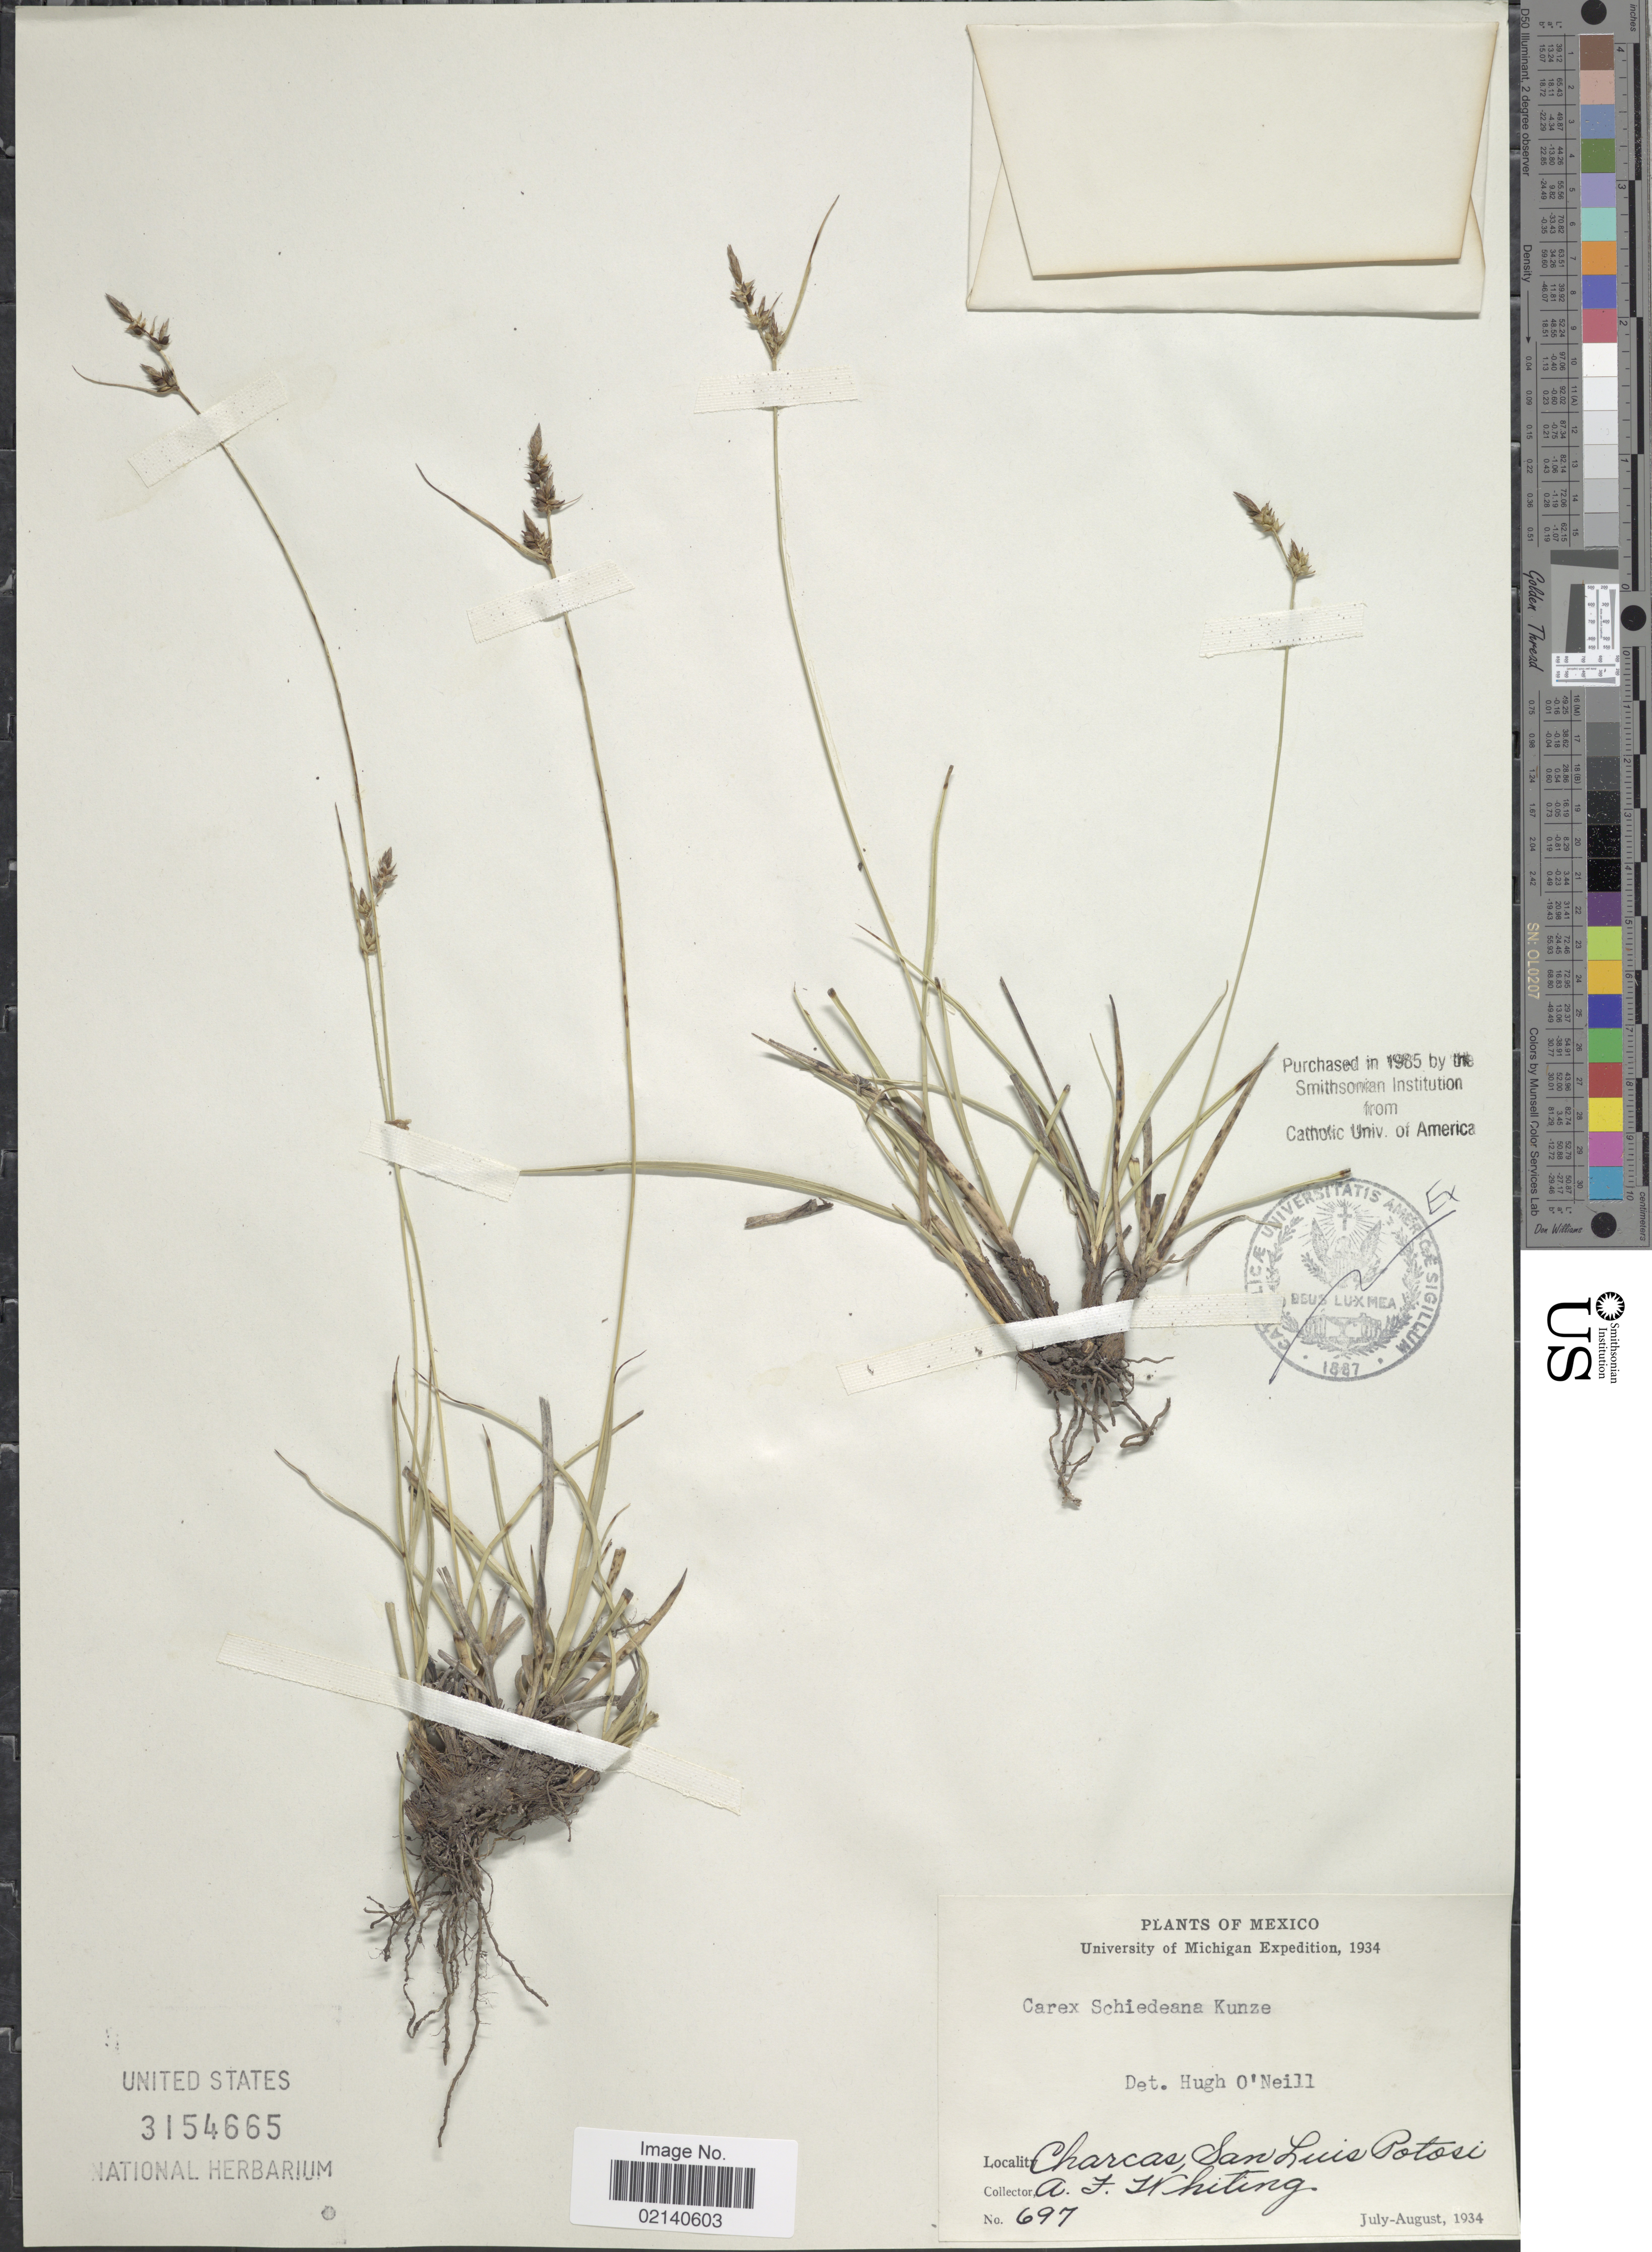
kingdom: Plantae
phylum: Tracheophyta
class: Liliopsida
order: Poales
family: Cyperaceae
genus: Carex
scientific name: Carex schiedeana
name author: Kunze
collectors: A. F. Whiting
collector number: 697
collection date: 1934-07/1934-08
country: Mexico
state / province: San Luis Potosí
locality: Charcas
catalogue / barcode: US 3154665